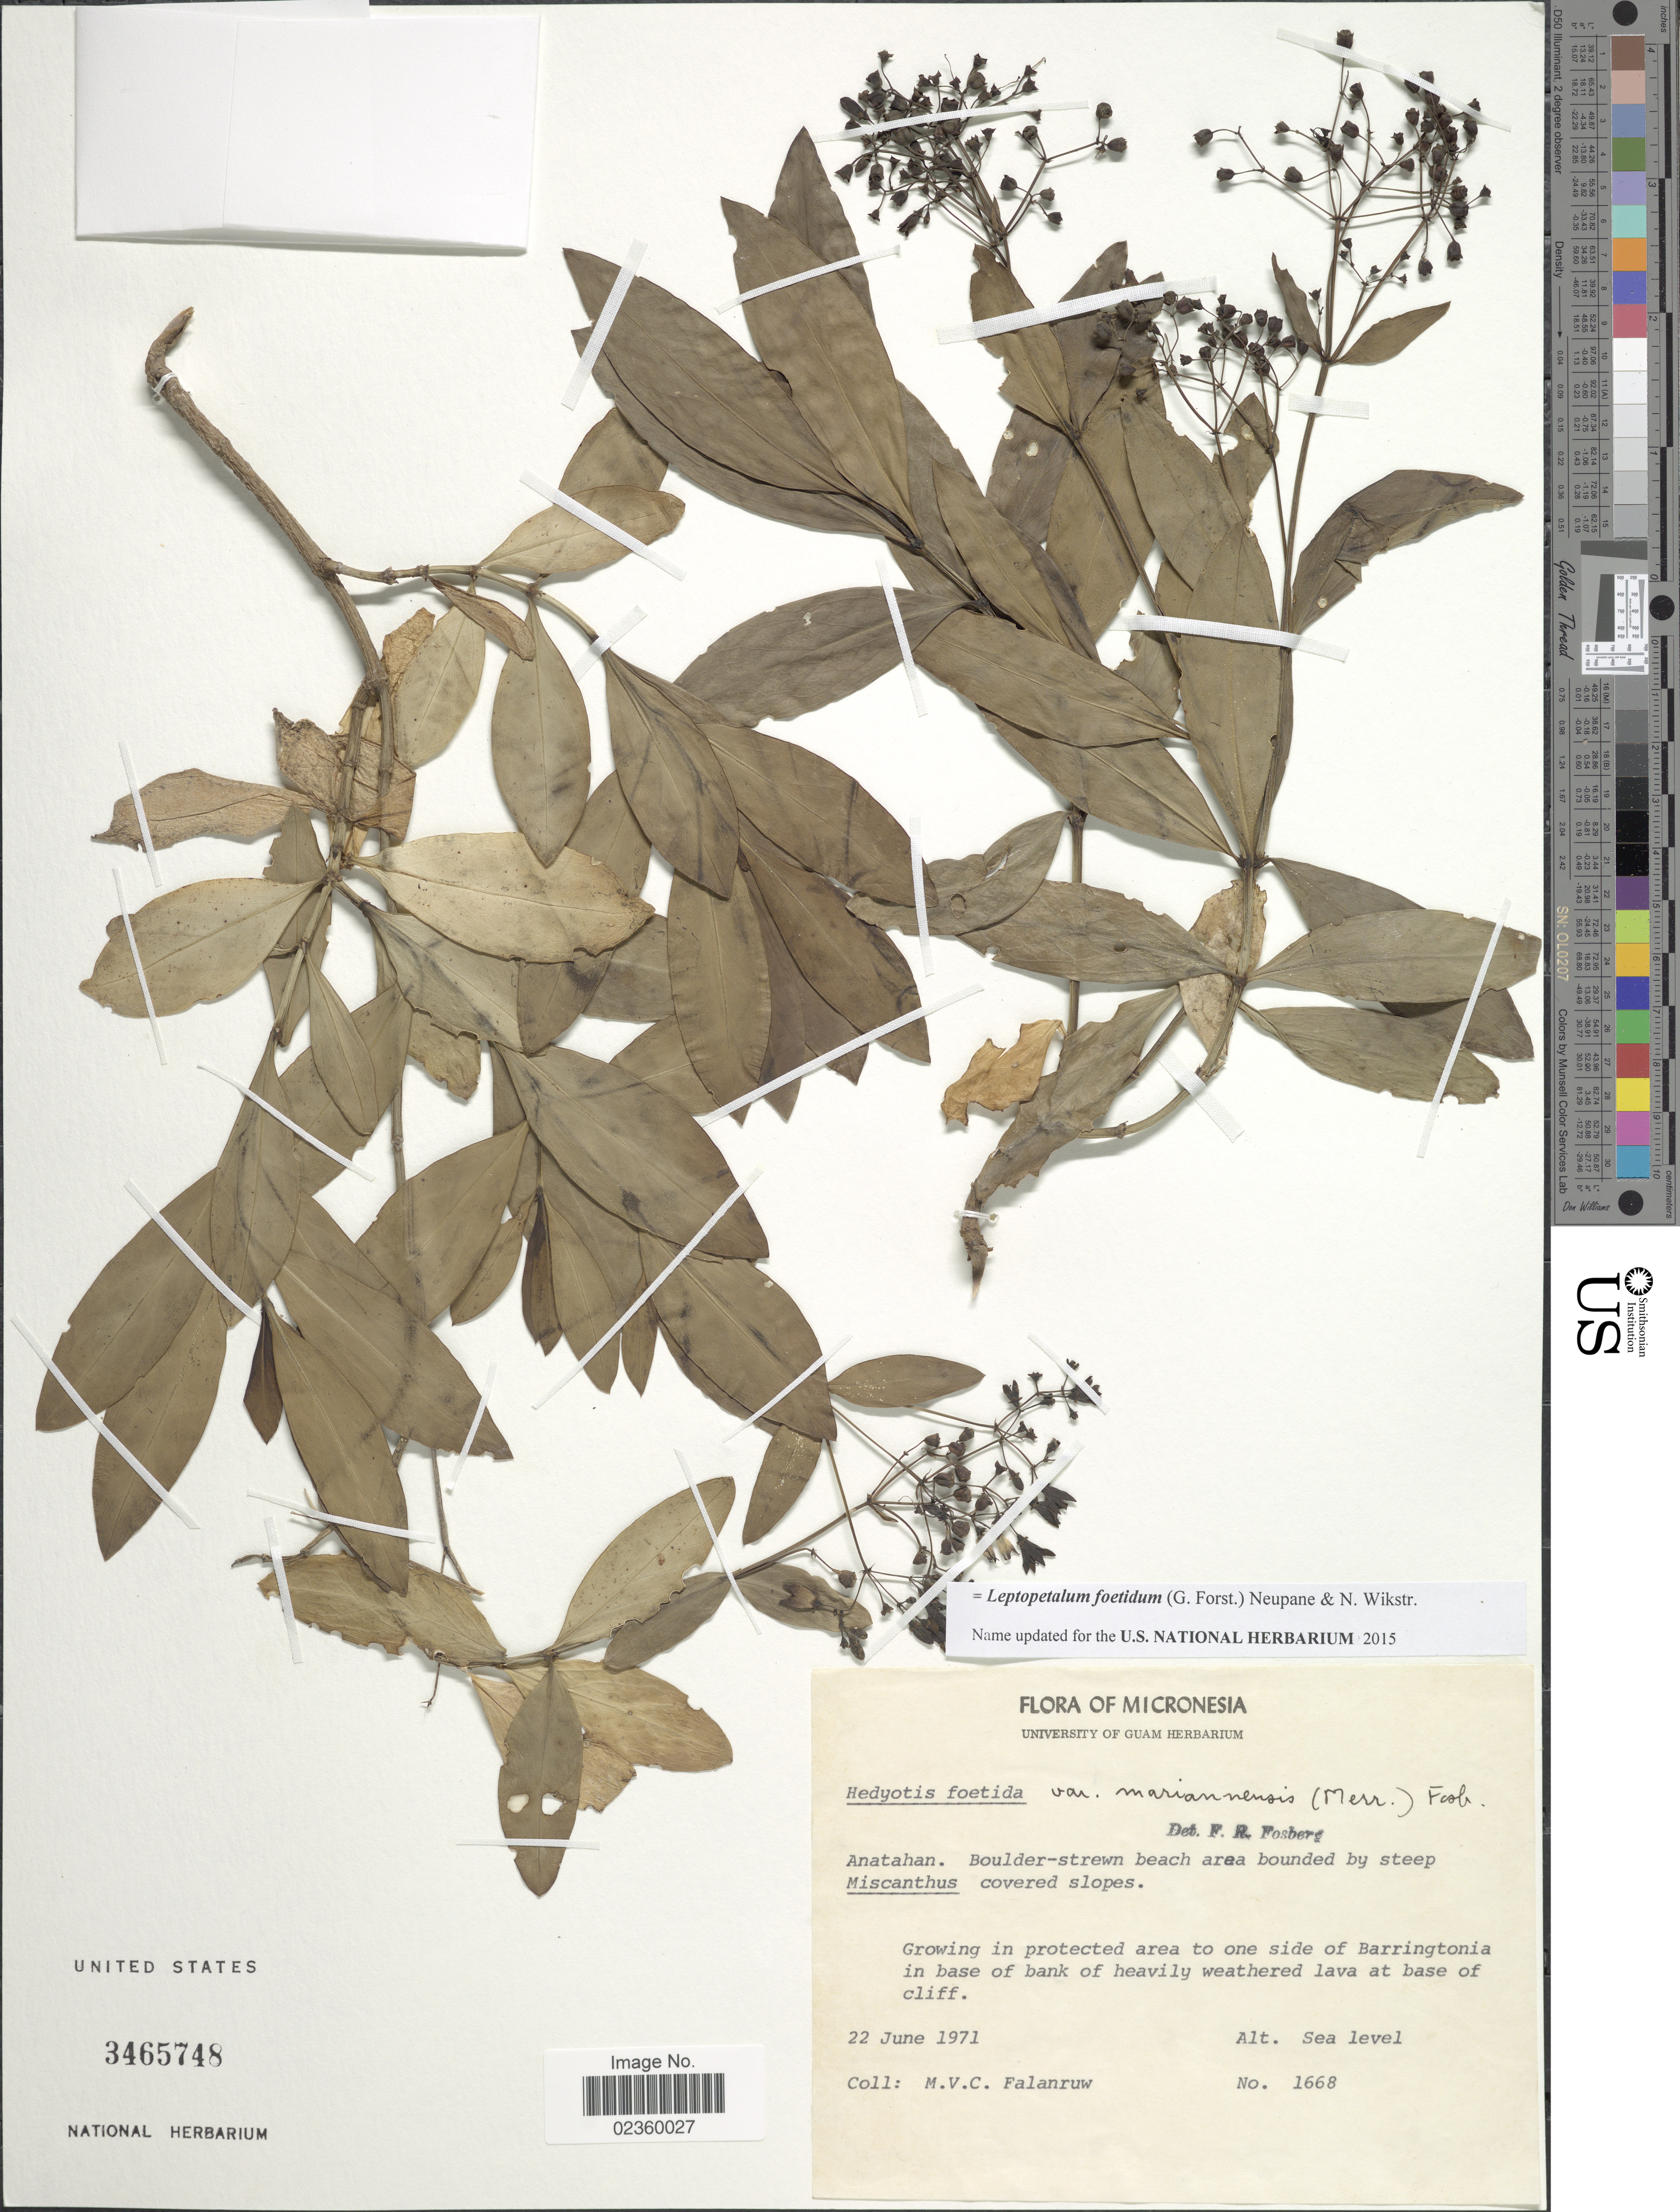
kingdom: Plantae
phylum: Tracheophyta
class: Magnoliopsida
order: Gentianales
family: Rubiaceae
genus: Leptopetalum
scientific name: Leptopetalum foetidum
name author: (G. Forst.) Neupane & N. Wikstr.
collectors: M. V. Falanruw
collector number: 1668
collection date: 1971-06-22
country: Northern Mariana Islands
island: Anatahan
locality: Anatahan.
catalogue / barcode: US 3465748